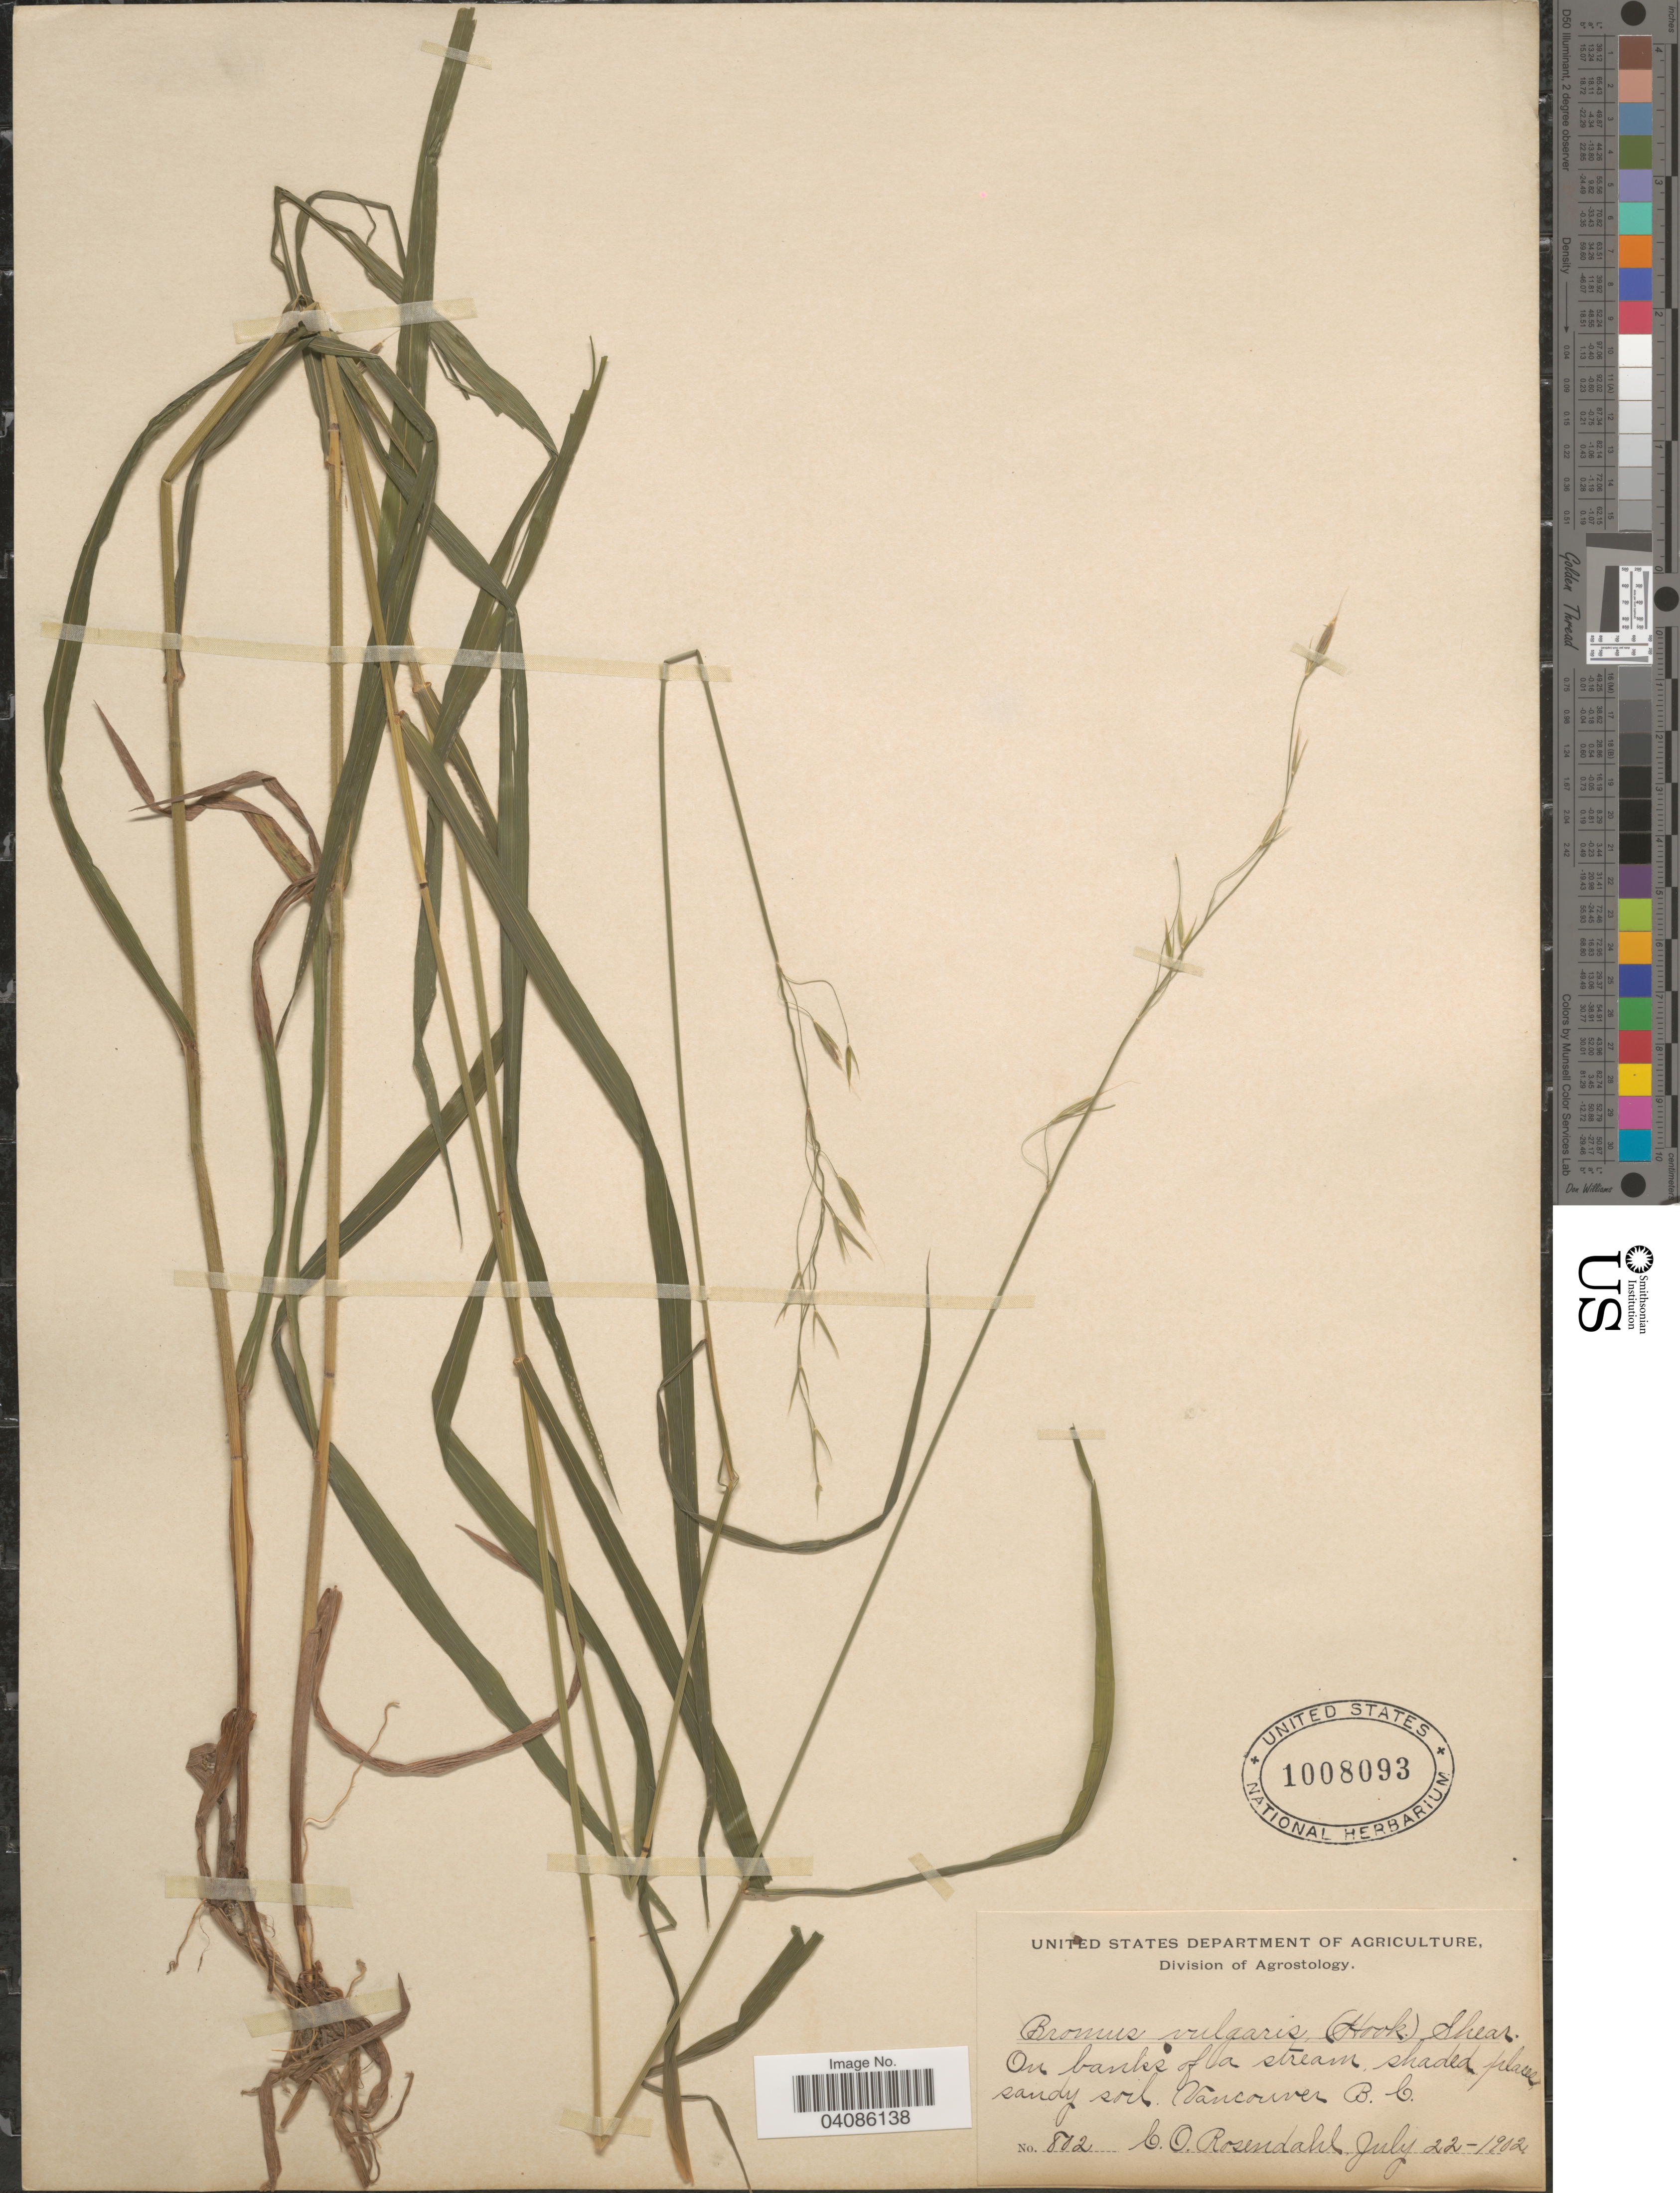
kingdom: Plantae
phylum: Tracheophyta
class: Liliopsida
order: Poales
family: Poaceae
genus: Bromus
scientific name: Bromus vulgaris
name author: (Hook.) Shear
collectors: C. O. Rosendahl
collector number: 802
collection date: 1902-07-22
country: Canada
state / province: British Columbia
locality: Vancouver.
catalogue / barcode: US 1008093